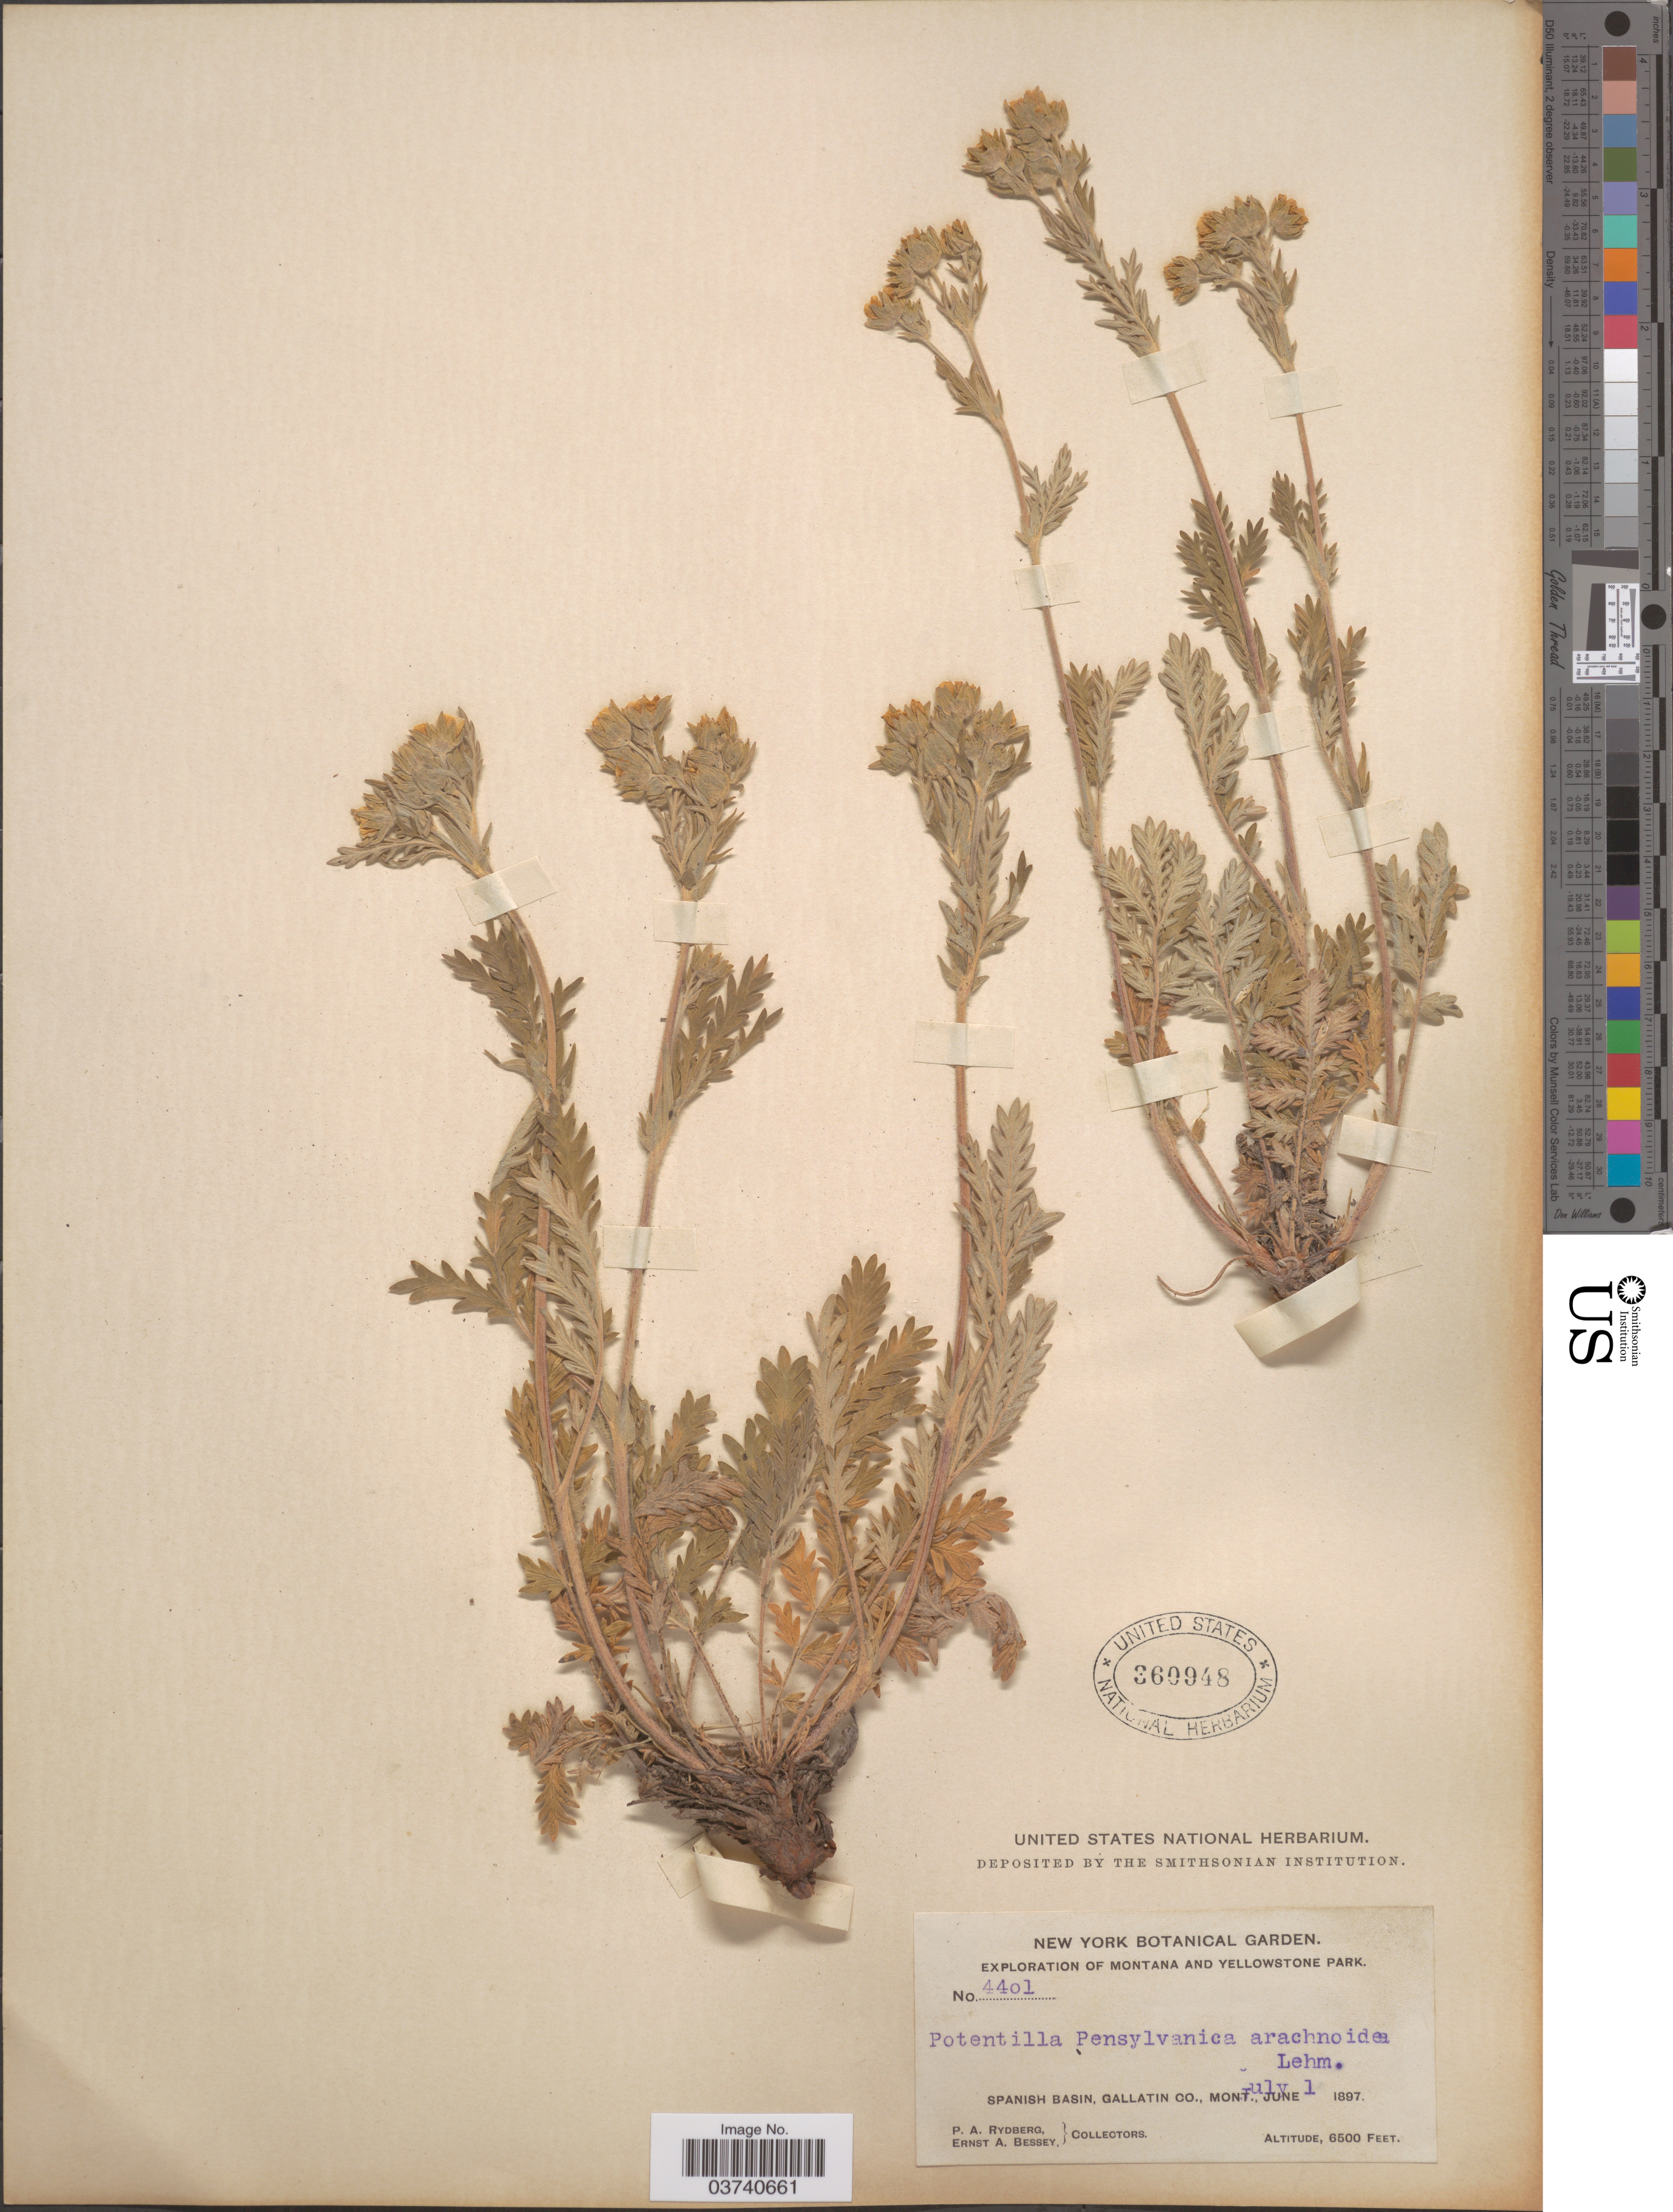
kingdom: Plantae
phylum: Tracheophyta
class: Magnoliopsida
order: Rosales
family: Rosaceae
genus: Potentilla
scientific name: Potentilla pensylvanica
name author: L.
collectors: P. A. Rydberg & E. A. Bessey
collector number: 4401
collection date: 1897-07-01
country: United States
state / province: Montana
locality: Montana and Yellowstone Park. Spanish Basin, Gallatin Co.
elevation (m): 1981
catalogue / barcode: US 360948